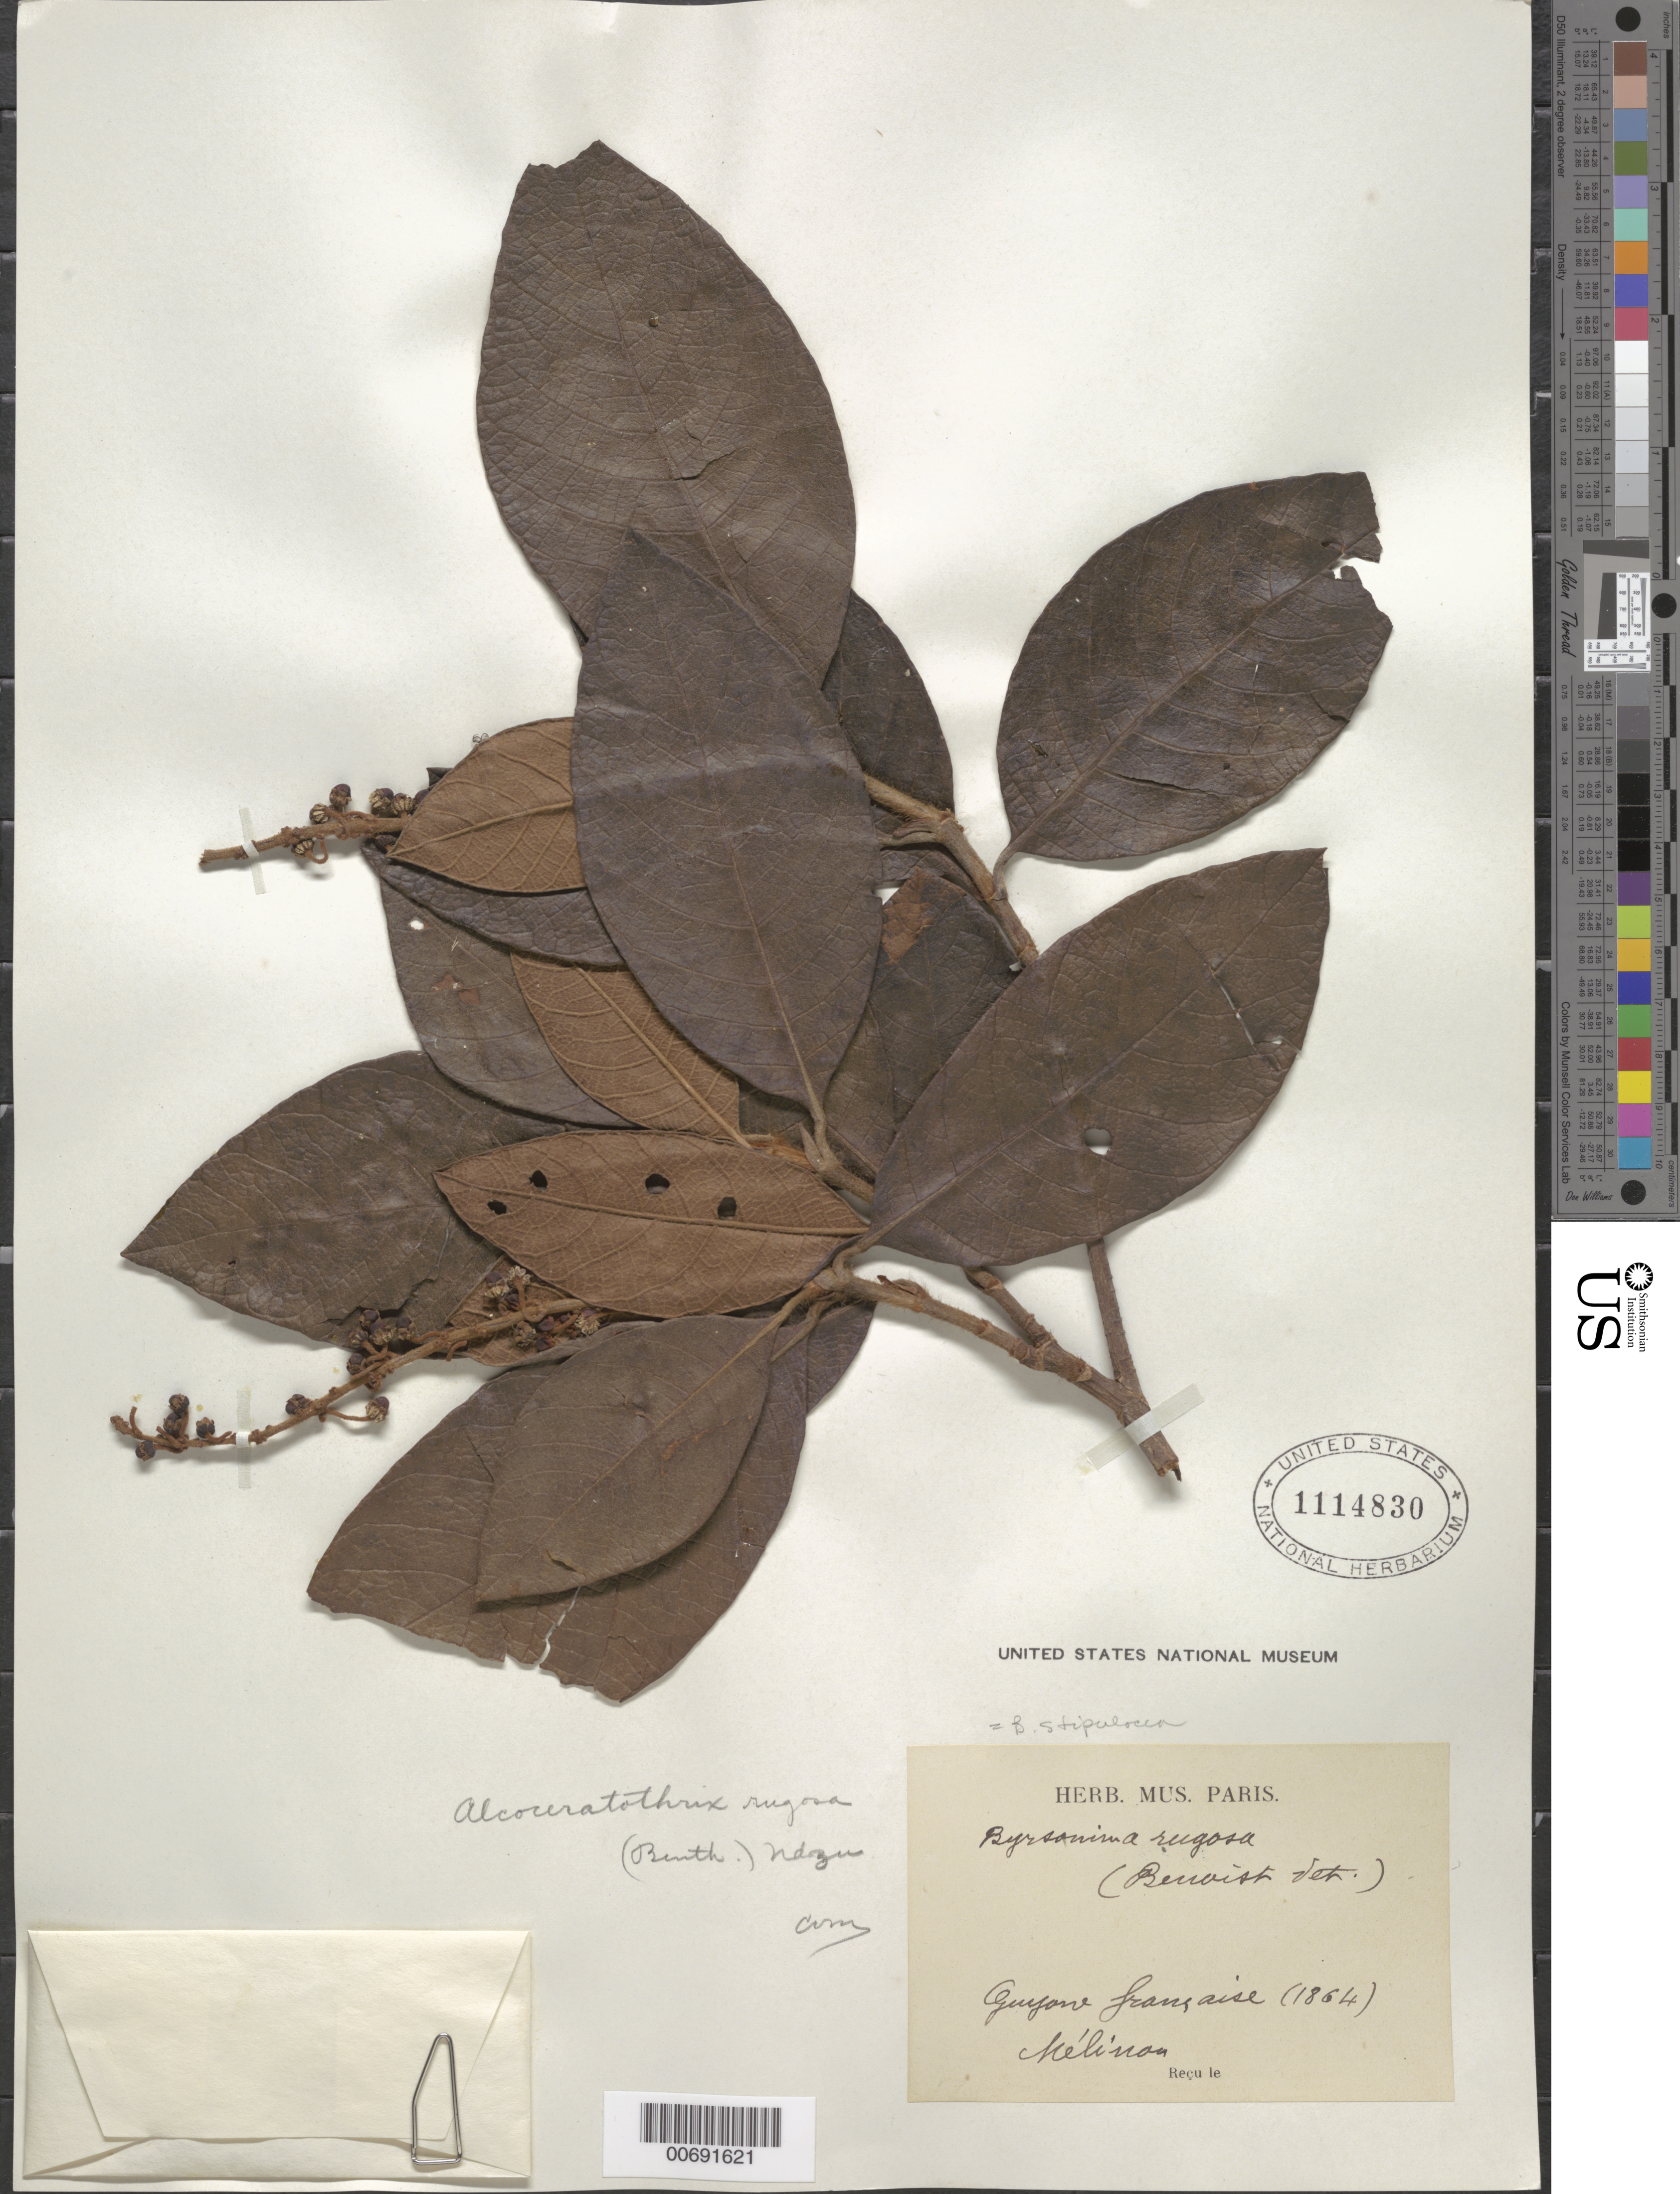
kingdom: Plantae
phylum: Tracheophyta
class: Magnoliopsida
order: Malpighiales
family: Malpighiaceae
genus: Byrsonima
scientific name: Byrsonima stipulacea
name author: A. Juss.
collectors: E. Mélinon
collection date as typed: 1864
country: French Guiana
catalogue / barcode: US 1114830